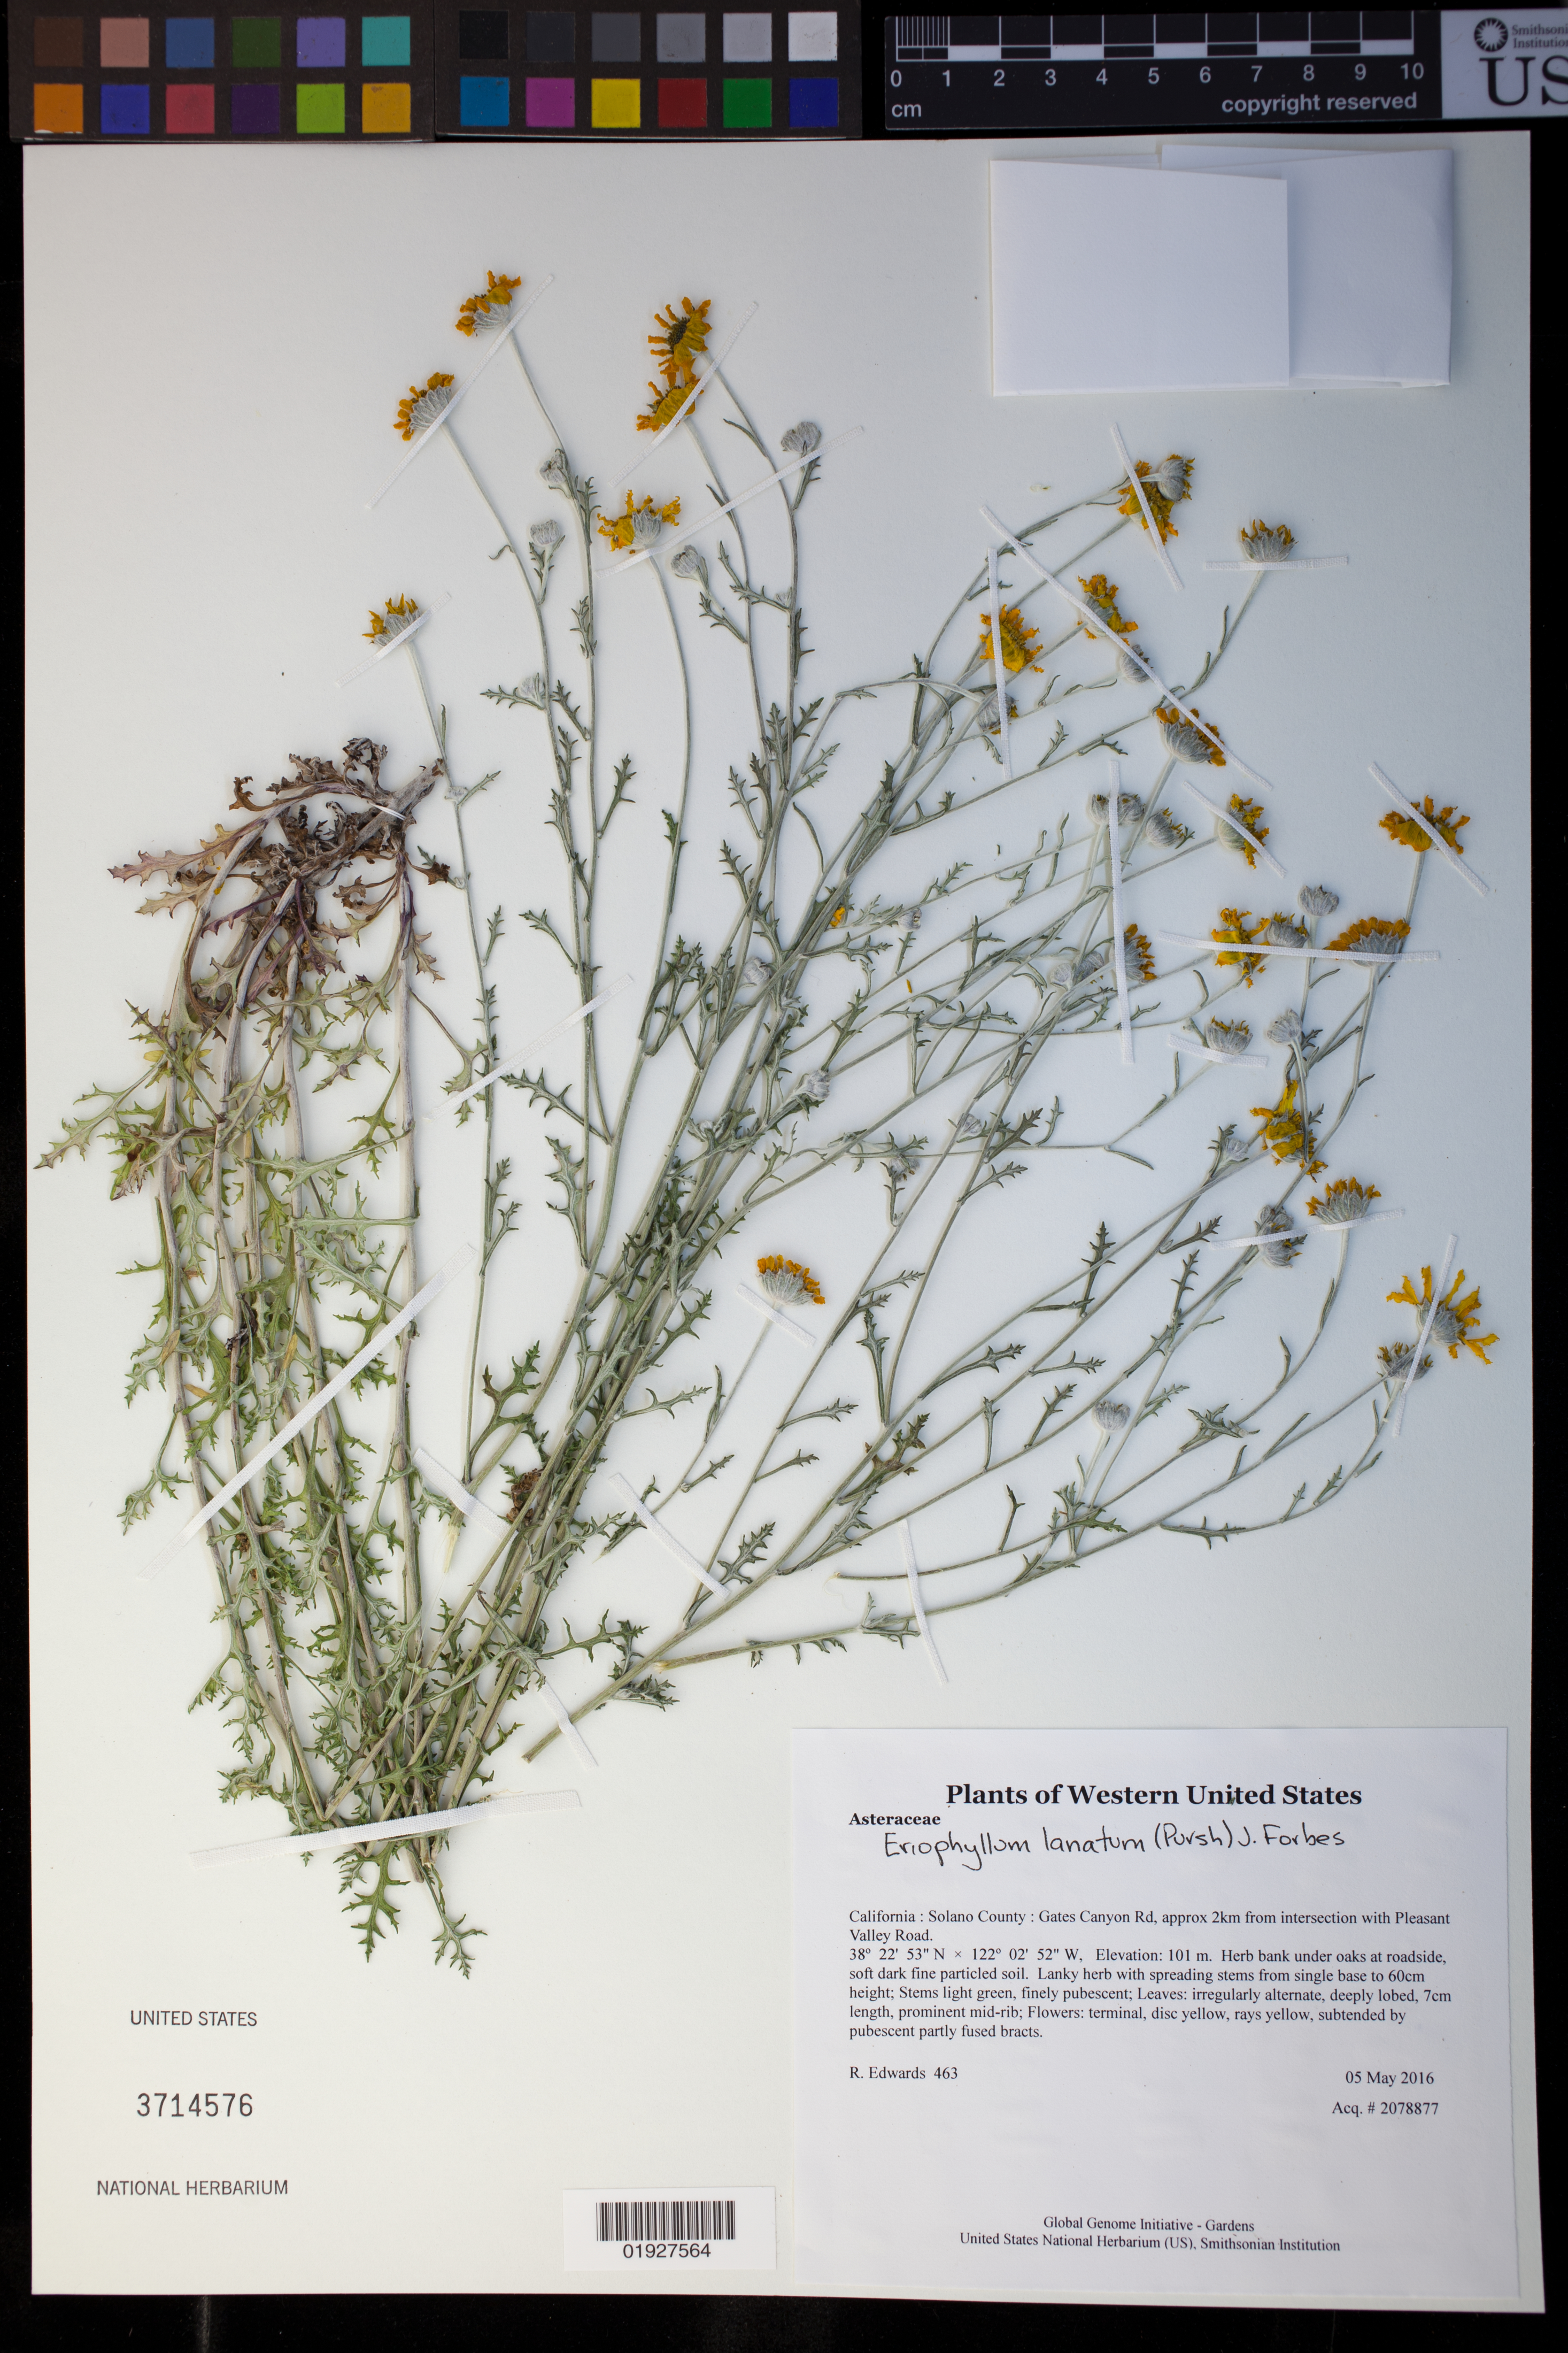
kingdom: Plantae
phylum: Tracheophyta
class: Magnoliopsida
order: Asterales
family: Asteraceae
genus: Eriophyllum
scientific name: Eriophyllum lanatum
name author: (Pursh) J. Forbes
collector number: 463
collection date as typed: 5 May 2016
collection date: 2016-05-05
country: United States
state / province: California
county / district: Solano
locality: Gates Canyon Rd, approx 2km from intersection with Pleasant Valley Road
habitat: Herb bank under oaks at roadside, soft dark fine particled soil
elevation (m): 101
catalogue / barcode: US 3714576